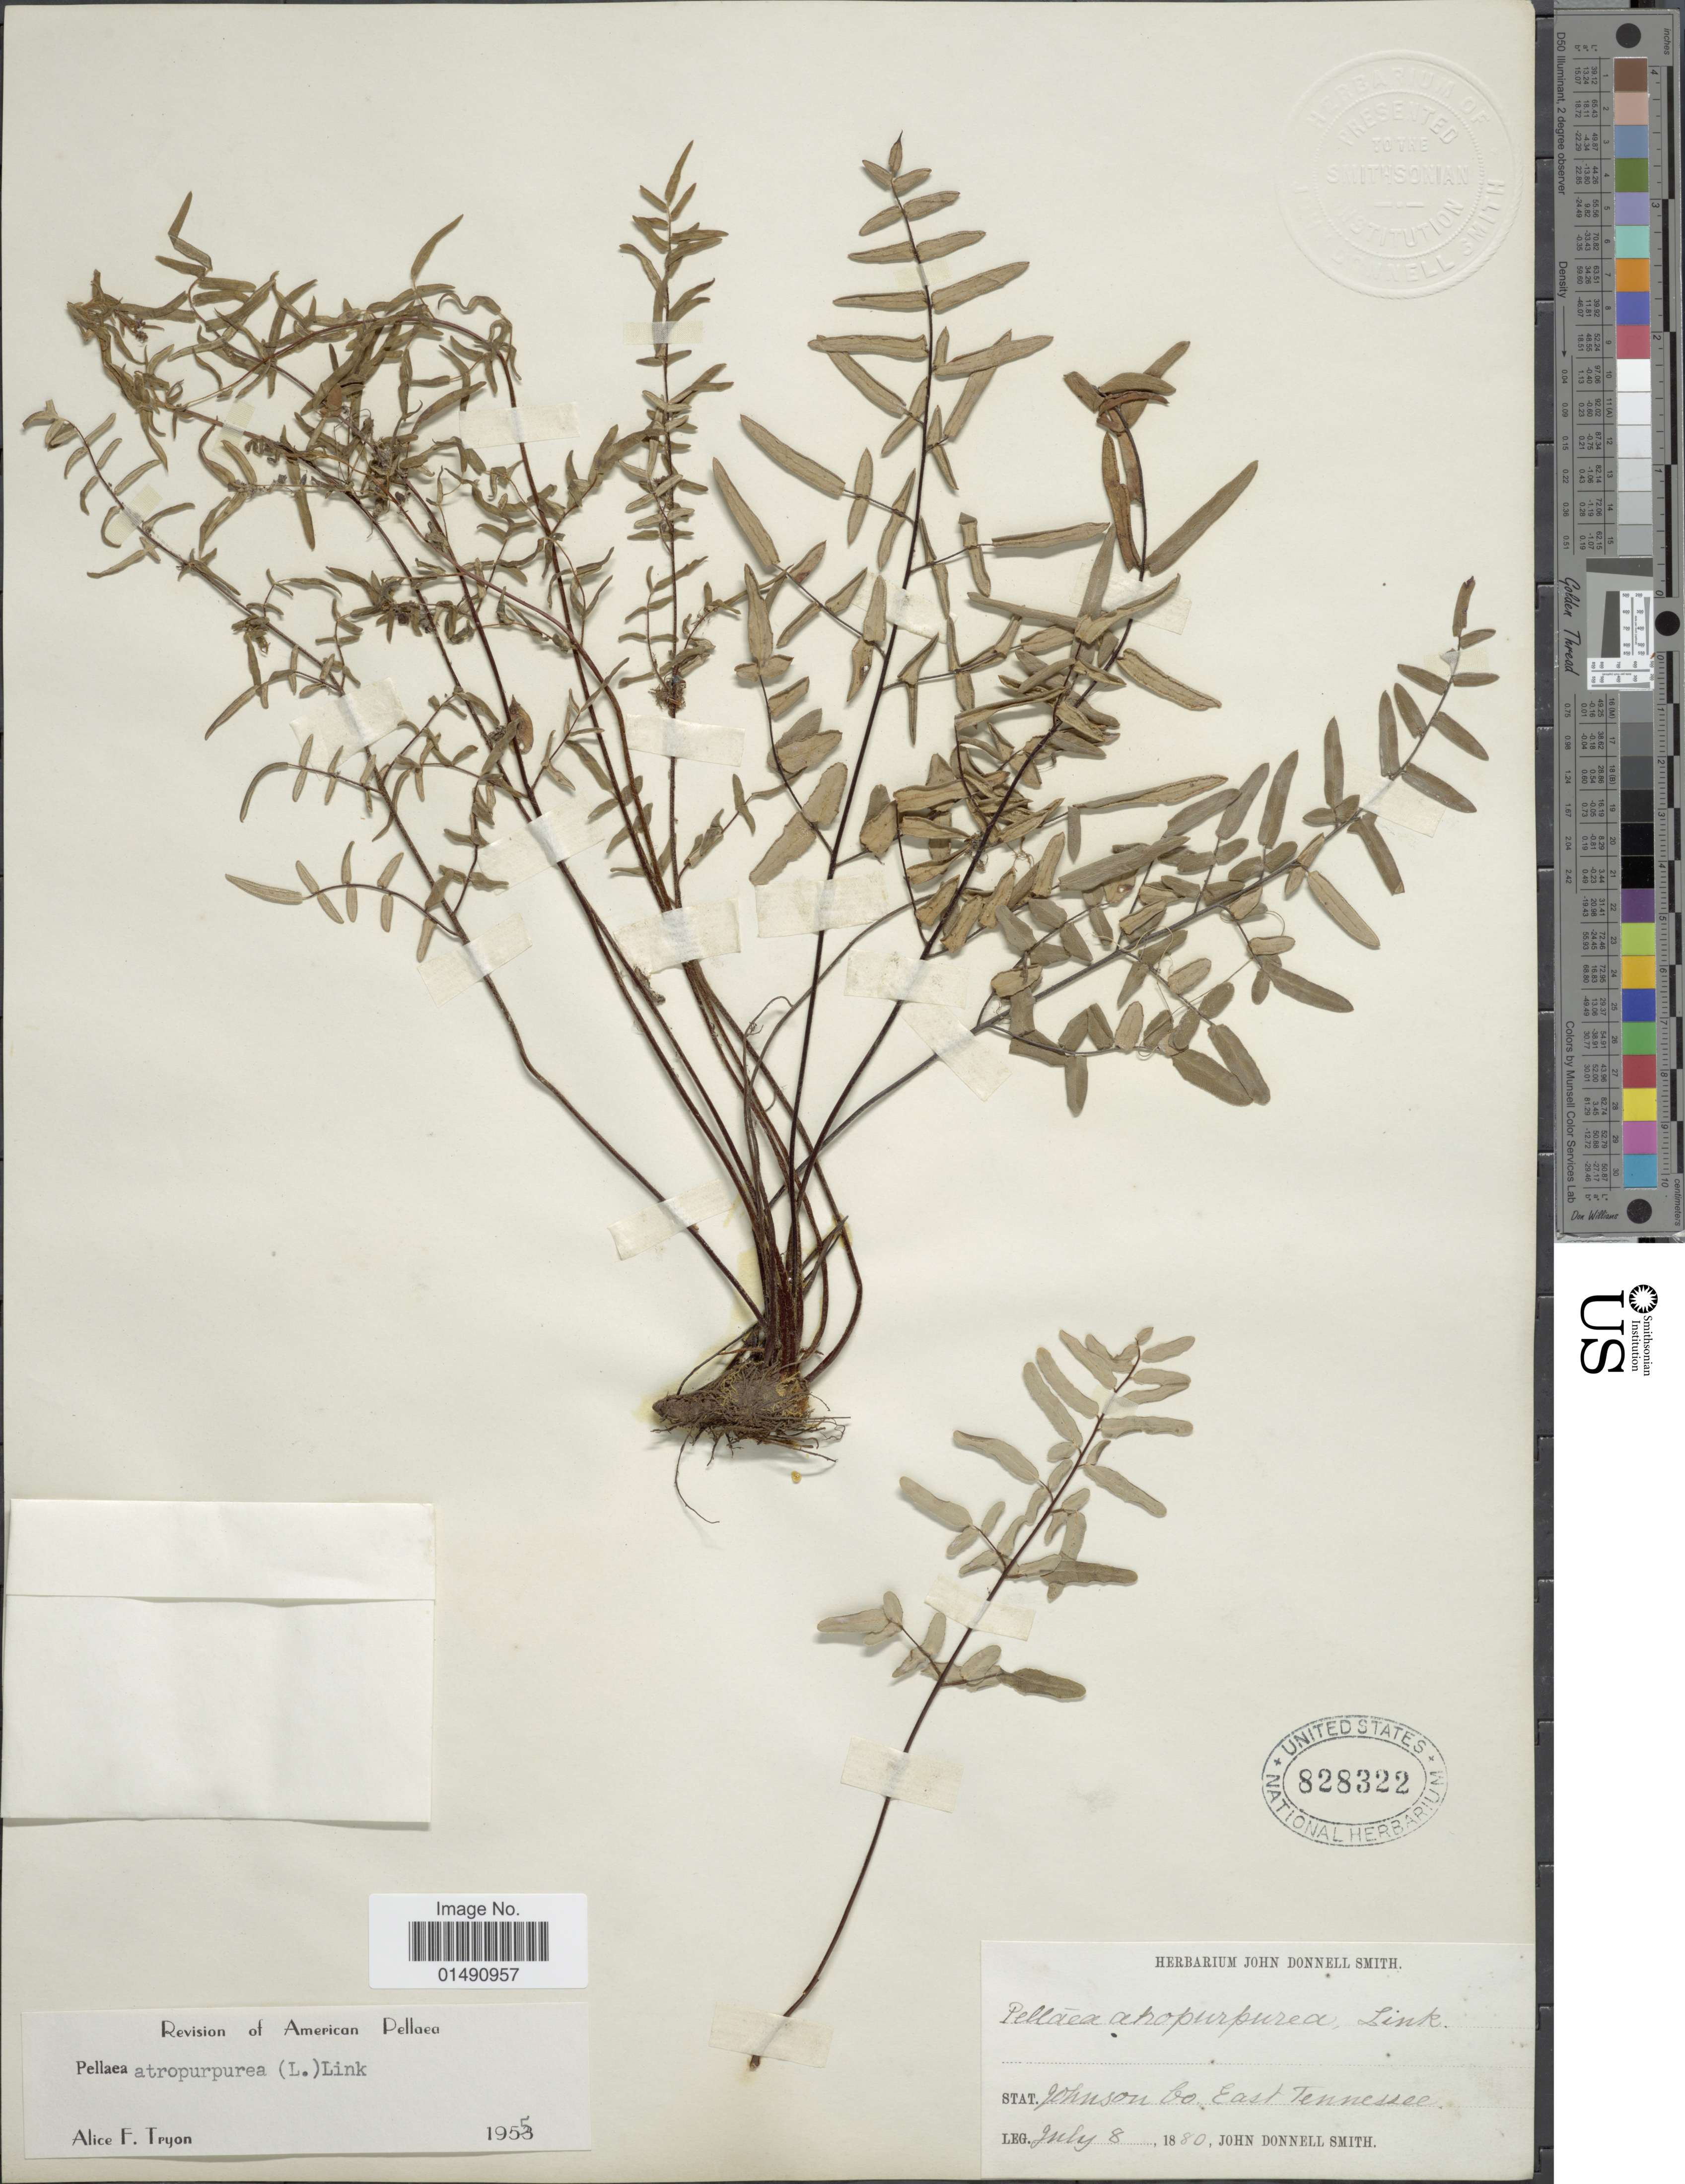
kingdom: Plantae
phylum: Tracheophyta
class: Polypodiopsida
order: Polypodiales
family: Pteridaceae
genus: Pellaea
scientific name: Pellaea atropurpurea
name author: (L.) Link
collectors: J. Donnell Smith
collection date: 1880-07-08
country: United States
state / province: Tennessee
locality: Johnson Co., East Tennessee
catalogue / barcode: US 828322